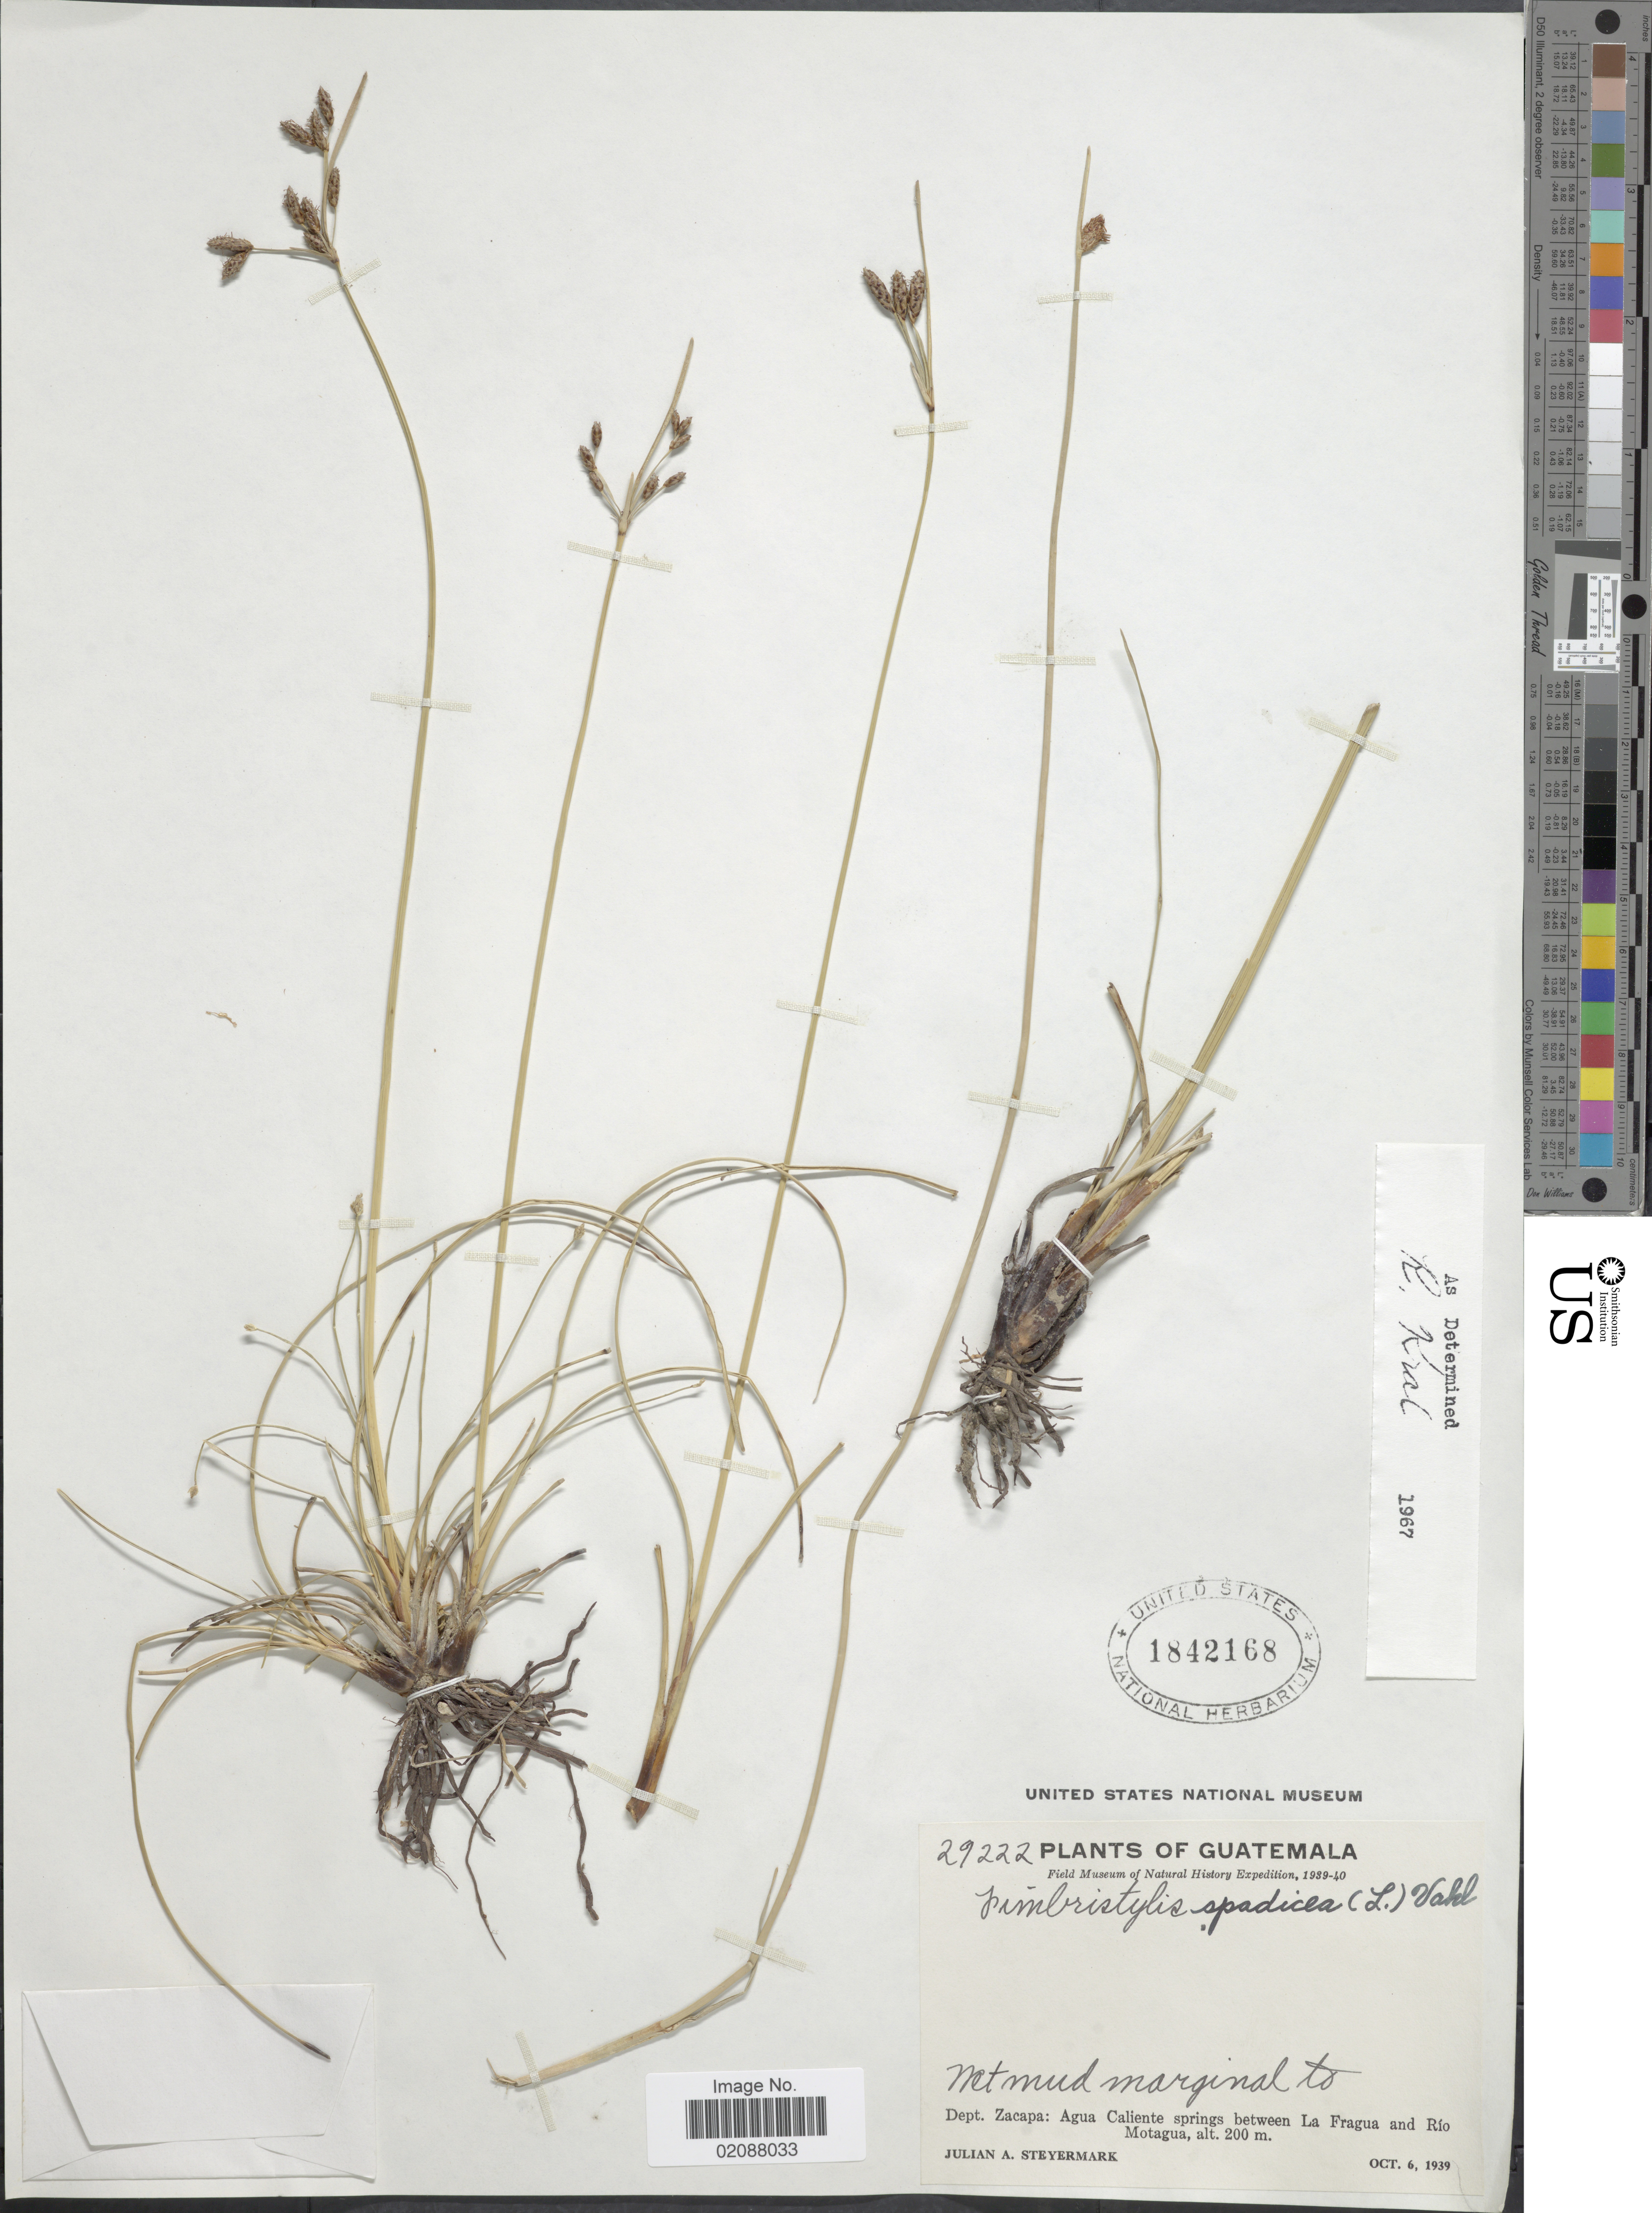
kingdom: Plantae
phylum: Tracheophyta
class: Liliopsida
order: Poales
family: Cyperaceae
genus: Fimbristylis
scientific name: Fimbristylis spadicea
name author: (L.) Vahl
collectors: J. Steyermark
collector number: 29222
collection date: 1939-10-06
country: Guatemala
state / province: Zacapa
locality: Agua Caliente springs between La Gragua and Rio Motagua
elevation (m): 200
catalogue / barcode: US 1842168